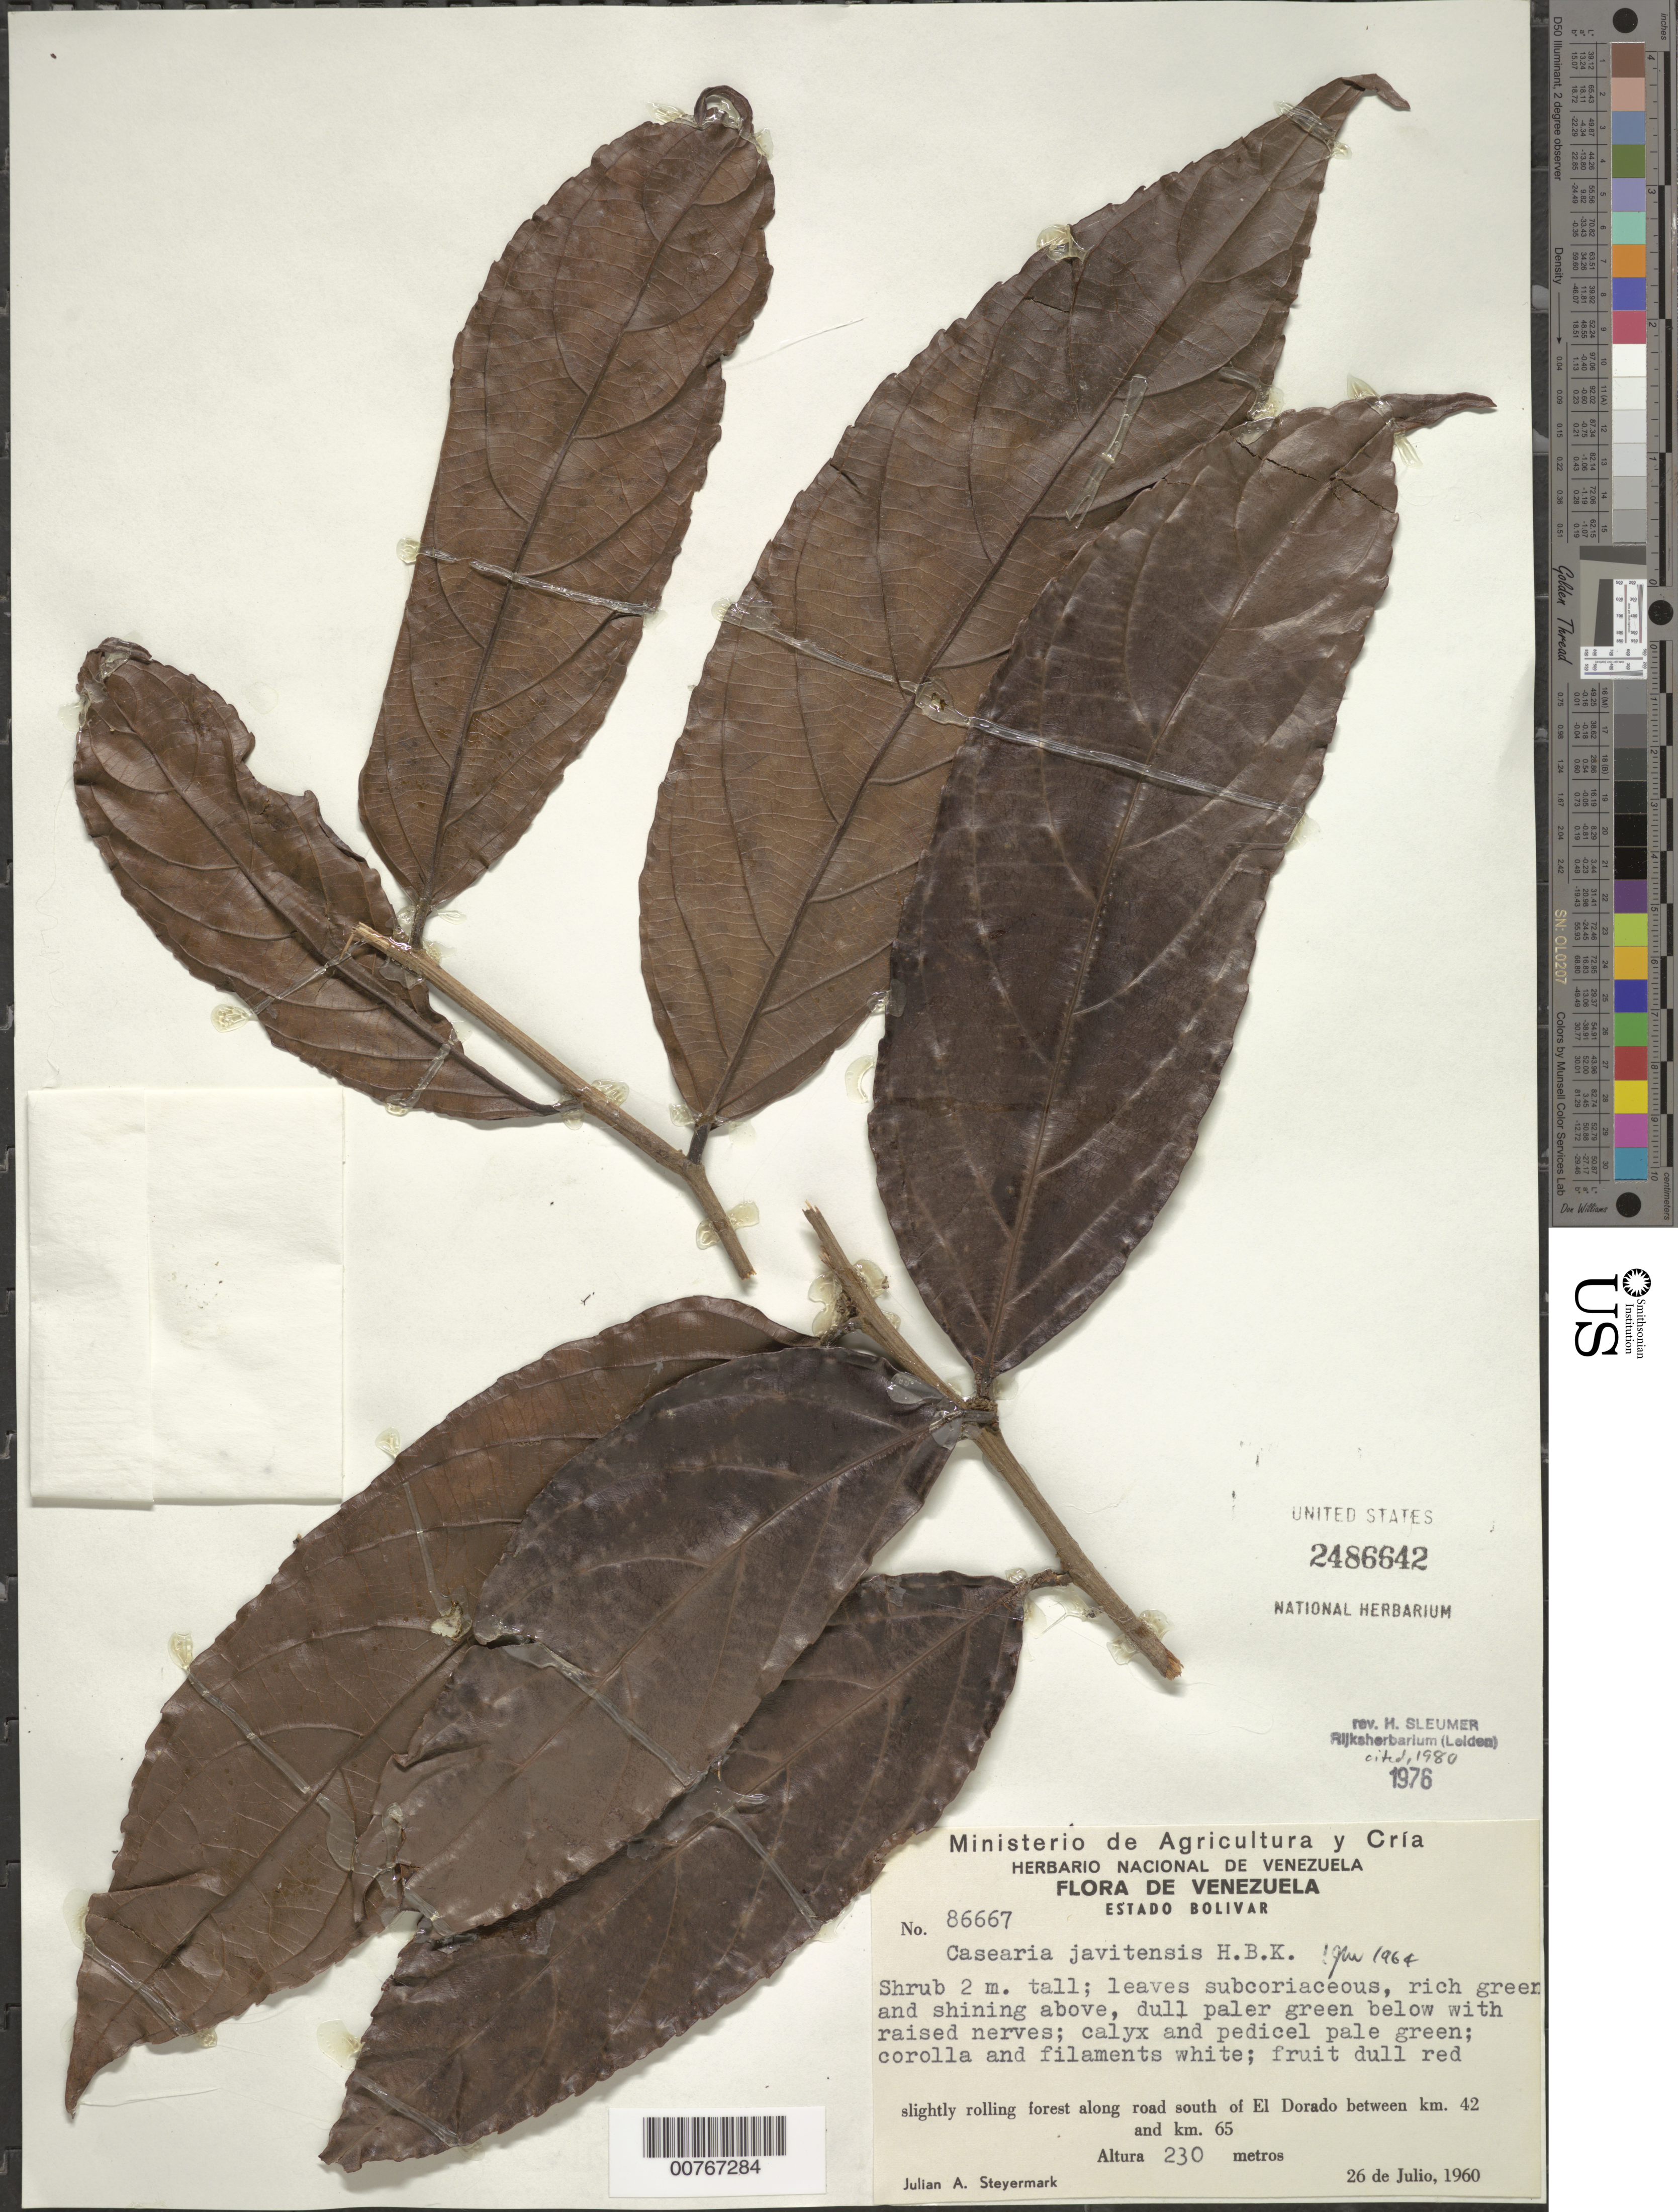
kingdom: Plantae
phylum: Tracheophyta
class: Magnoliopsida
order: Malpighiales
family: Salicaceae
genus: Piparea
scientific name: Piparea multiflora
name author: C.F. Gaertn.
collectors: J. Steyermark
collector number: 86667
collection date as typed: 26-Jul-60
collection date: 1960-07-26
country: Venezuela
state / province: Bolívar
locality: El Dorado, S of, km 42 to km 65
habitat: Slightly rolling forest along road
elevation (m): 230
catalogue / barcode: US 2486642